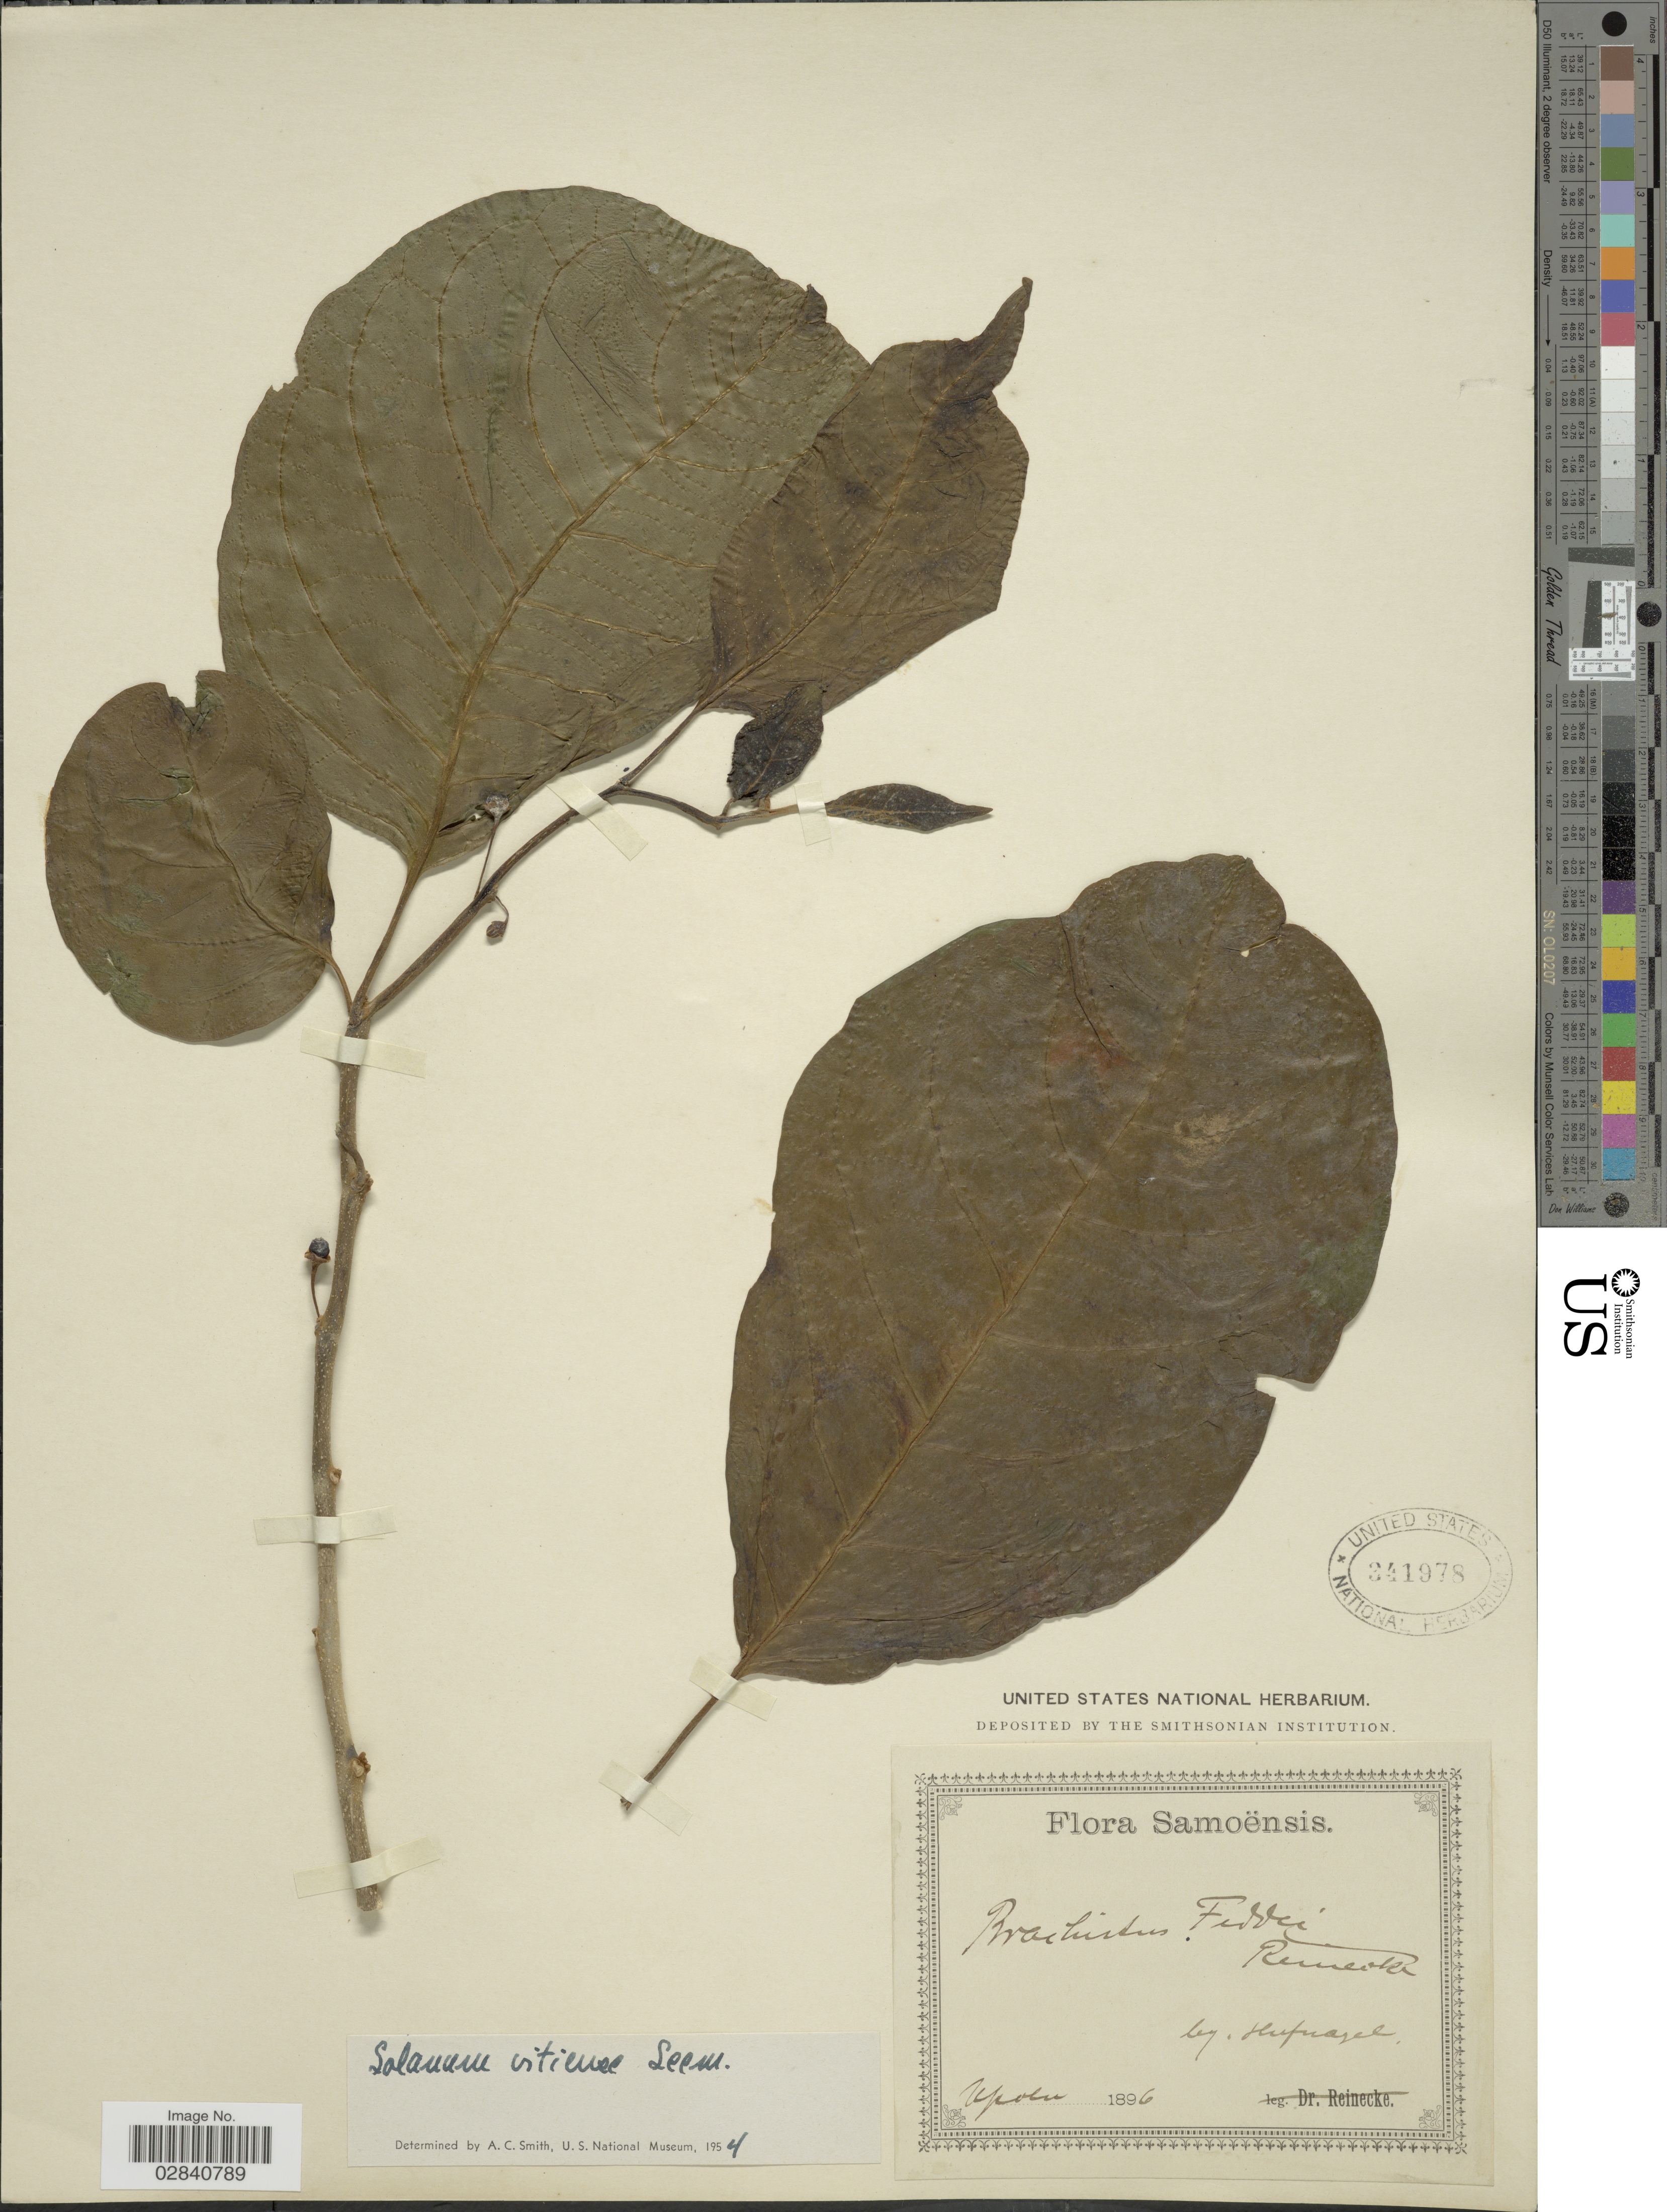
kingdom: Plantae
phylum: Tracheophyta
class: Magnoliopsida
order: Solanales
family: Solanaceae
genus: Lycianthes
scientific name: Lycianthes vitiensis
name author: (Seem.) A.R. Bean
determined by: Knapp, S. D.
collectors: Hufnagel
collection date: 1896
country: Samoa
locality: Samoënsis. Upolu.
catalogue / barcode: US 341978